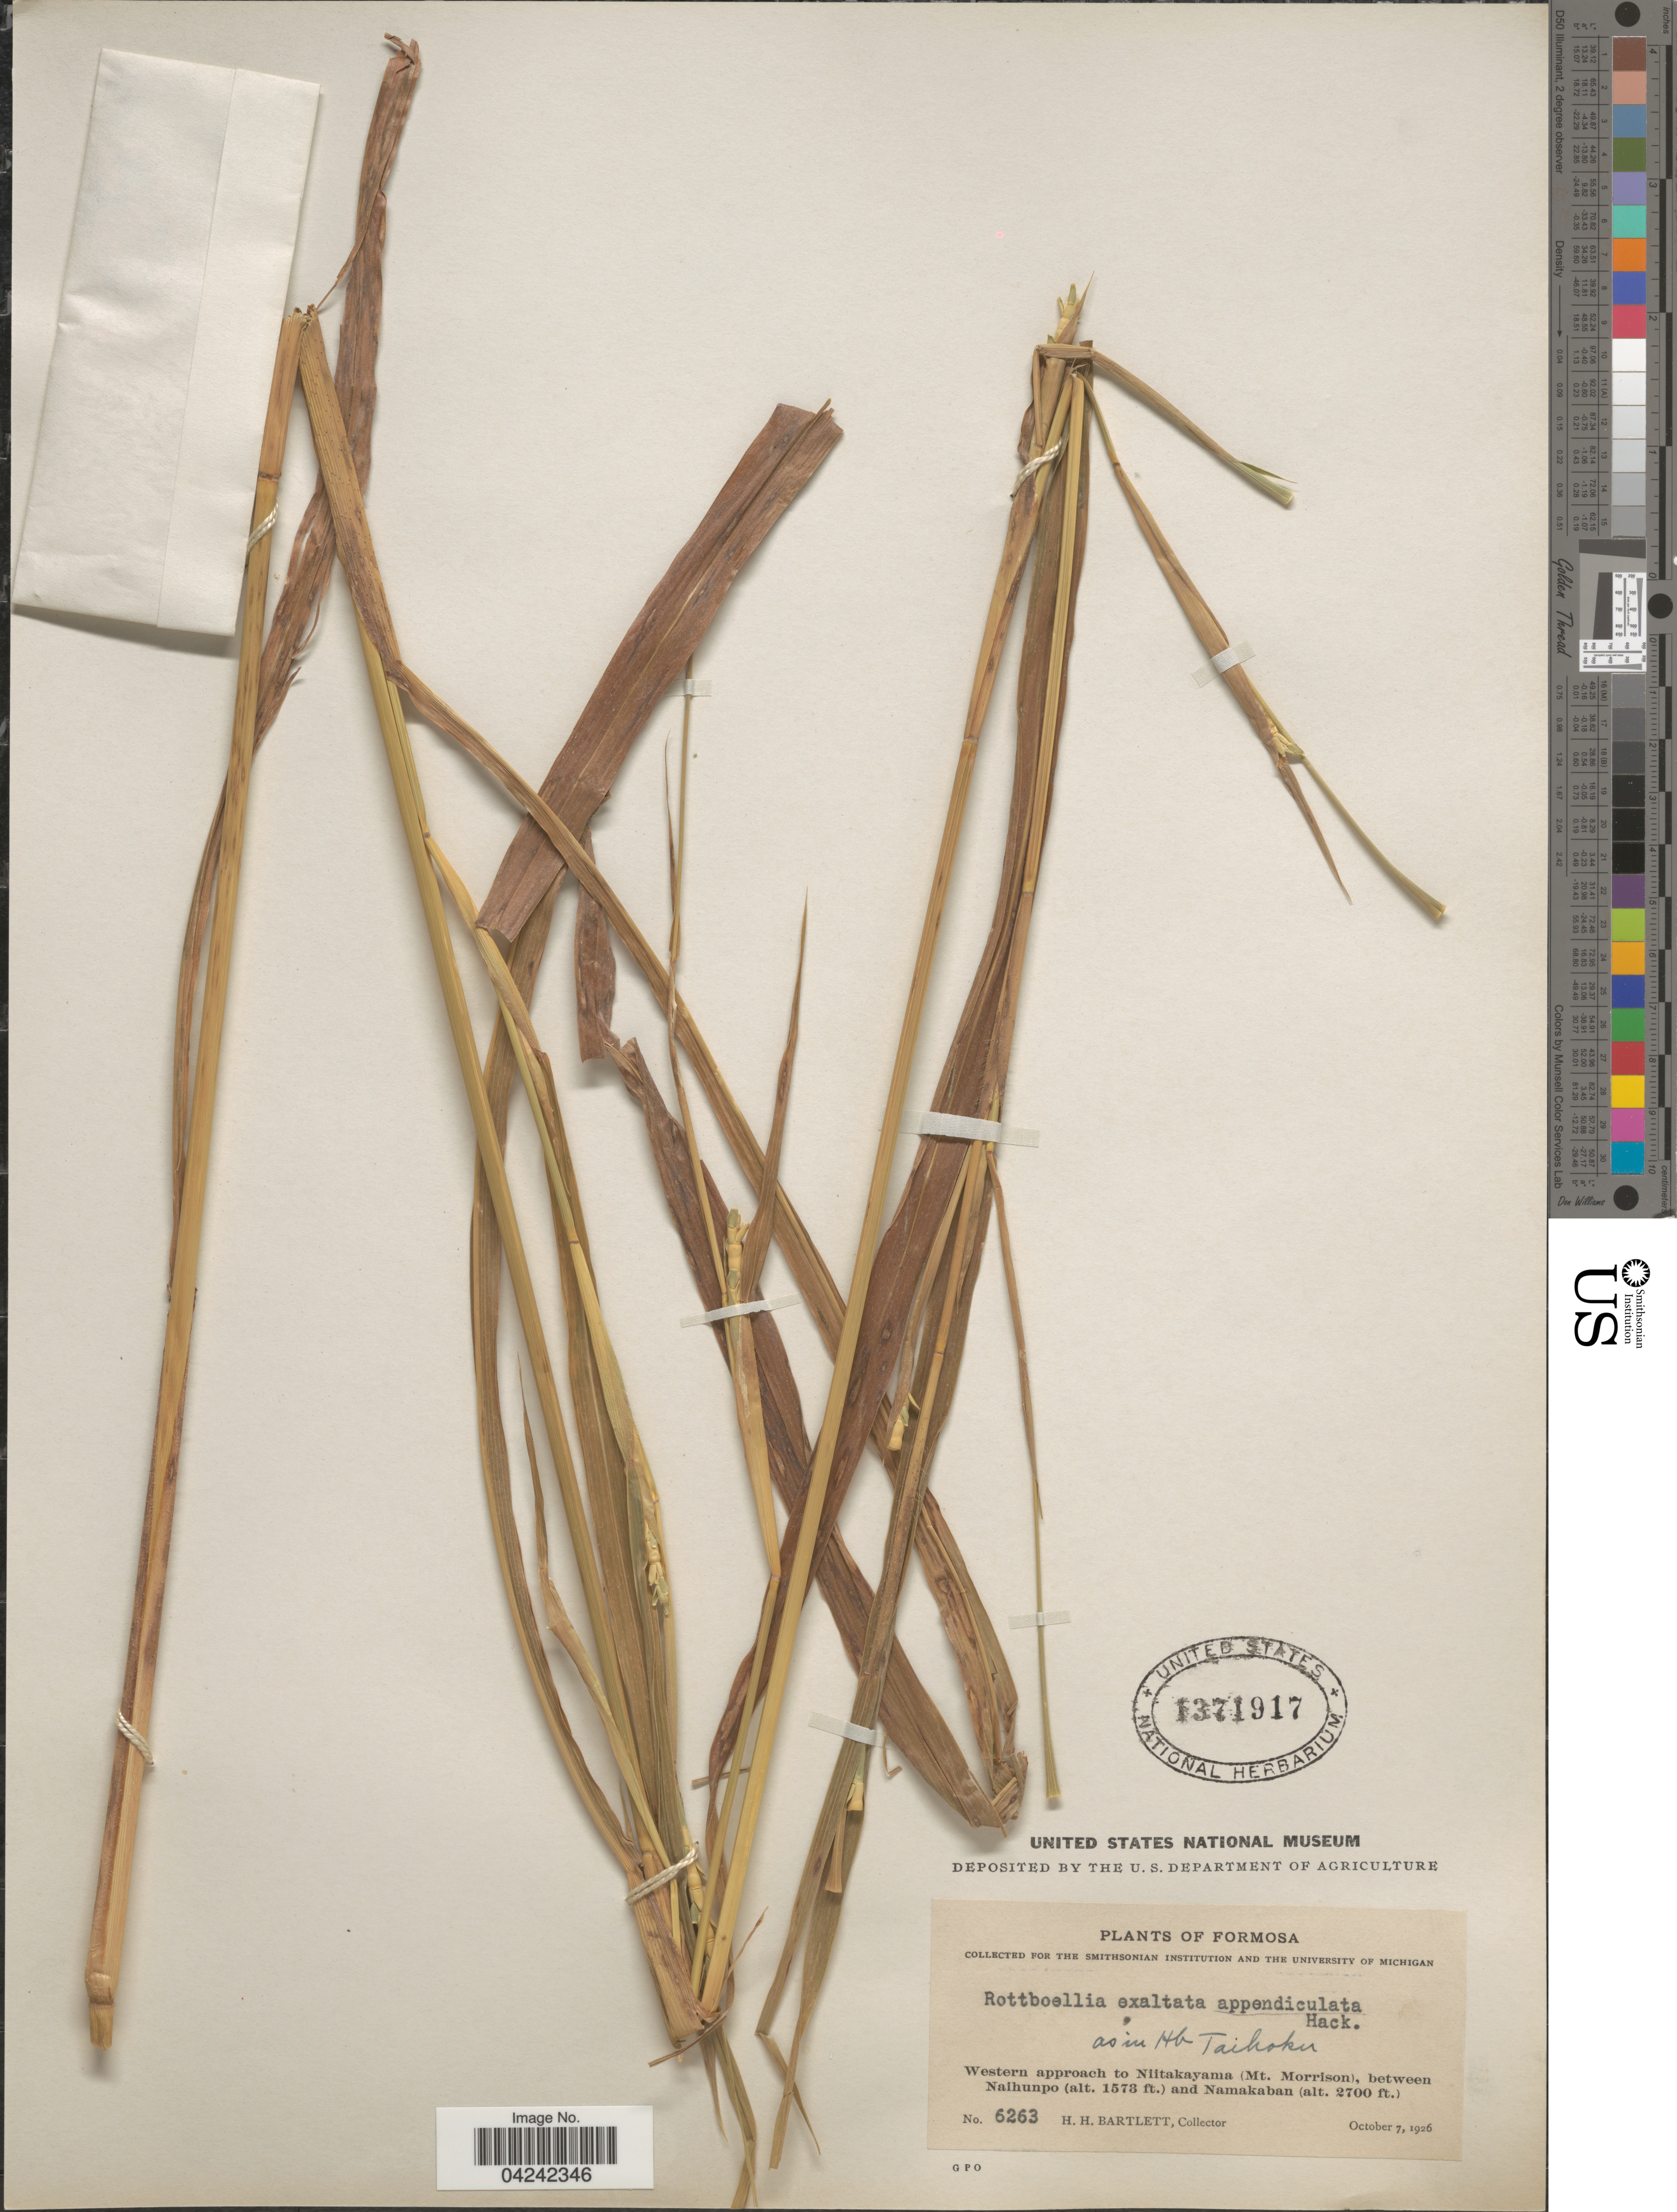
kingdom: Plantae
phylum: Tracheophyta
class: Liliopsida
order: Poales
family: Poaceae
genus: Rottboellia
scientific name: Rottboellia cochinchinensis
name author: (Lour.) Clayton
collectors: H. H. Bartlett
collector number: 6263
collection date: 1926-10-07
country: Taiwan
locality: Formosa. Western approach to Niitakayama (Mt. Morrison), between Naihunpo and Namakaban.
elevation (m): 823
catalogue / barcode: US 1371917